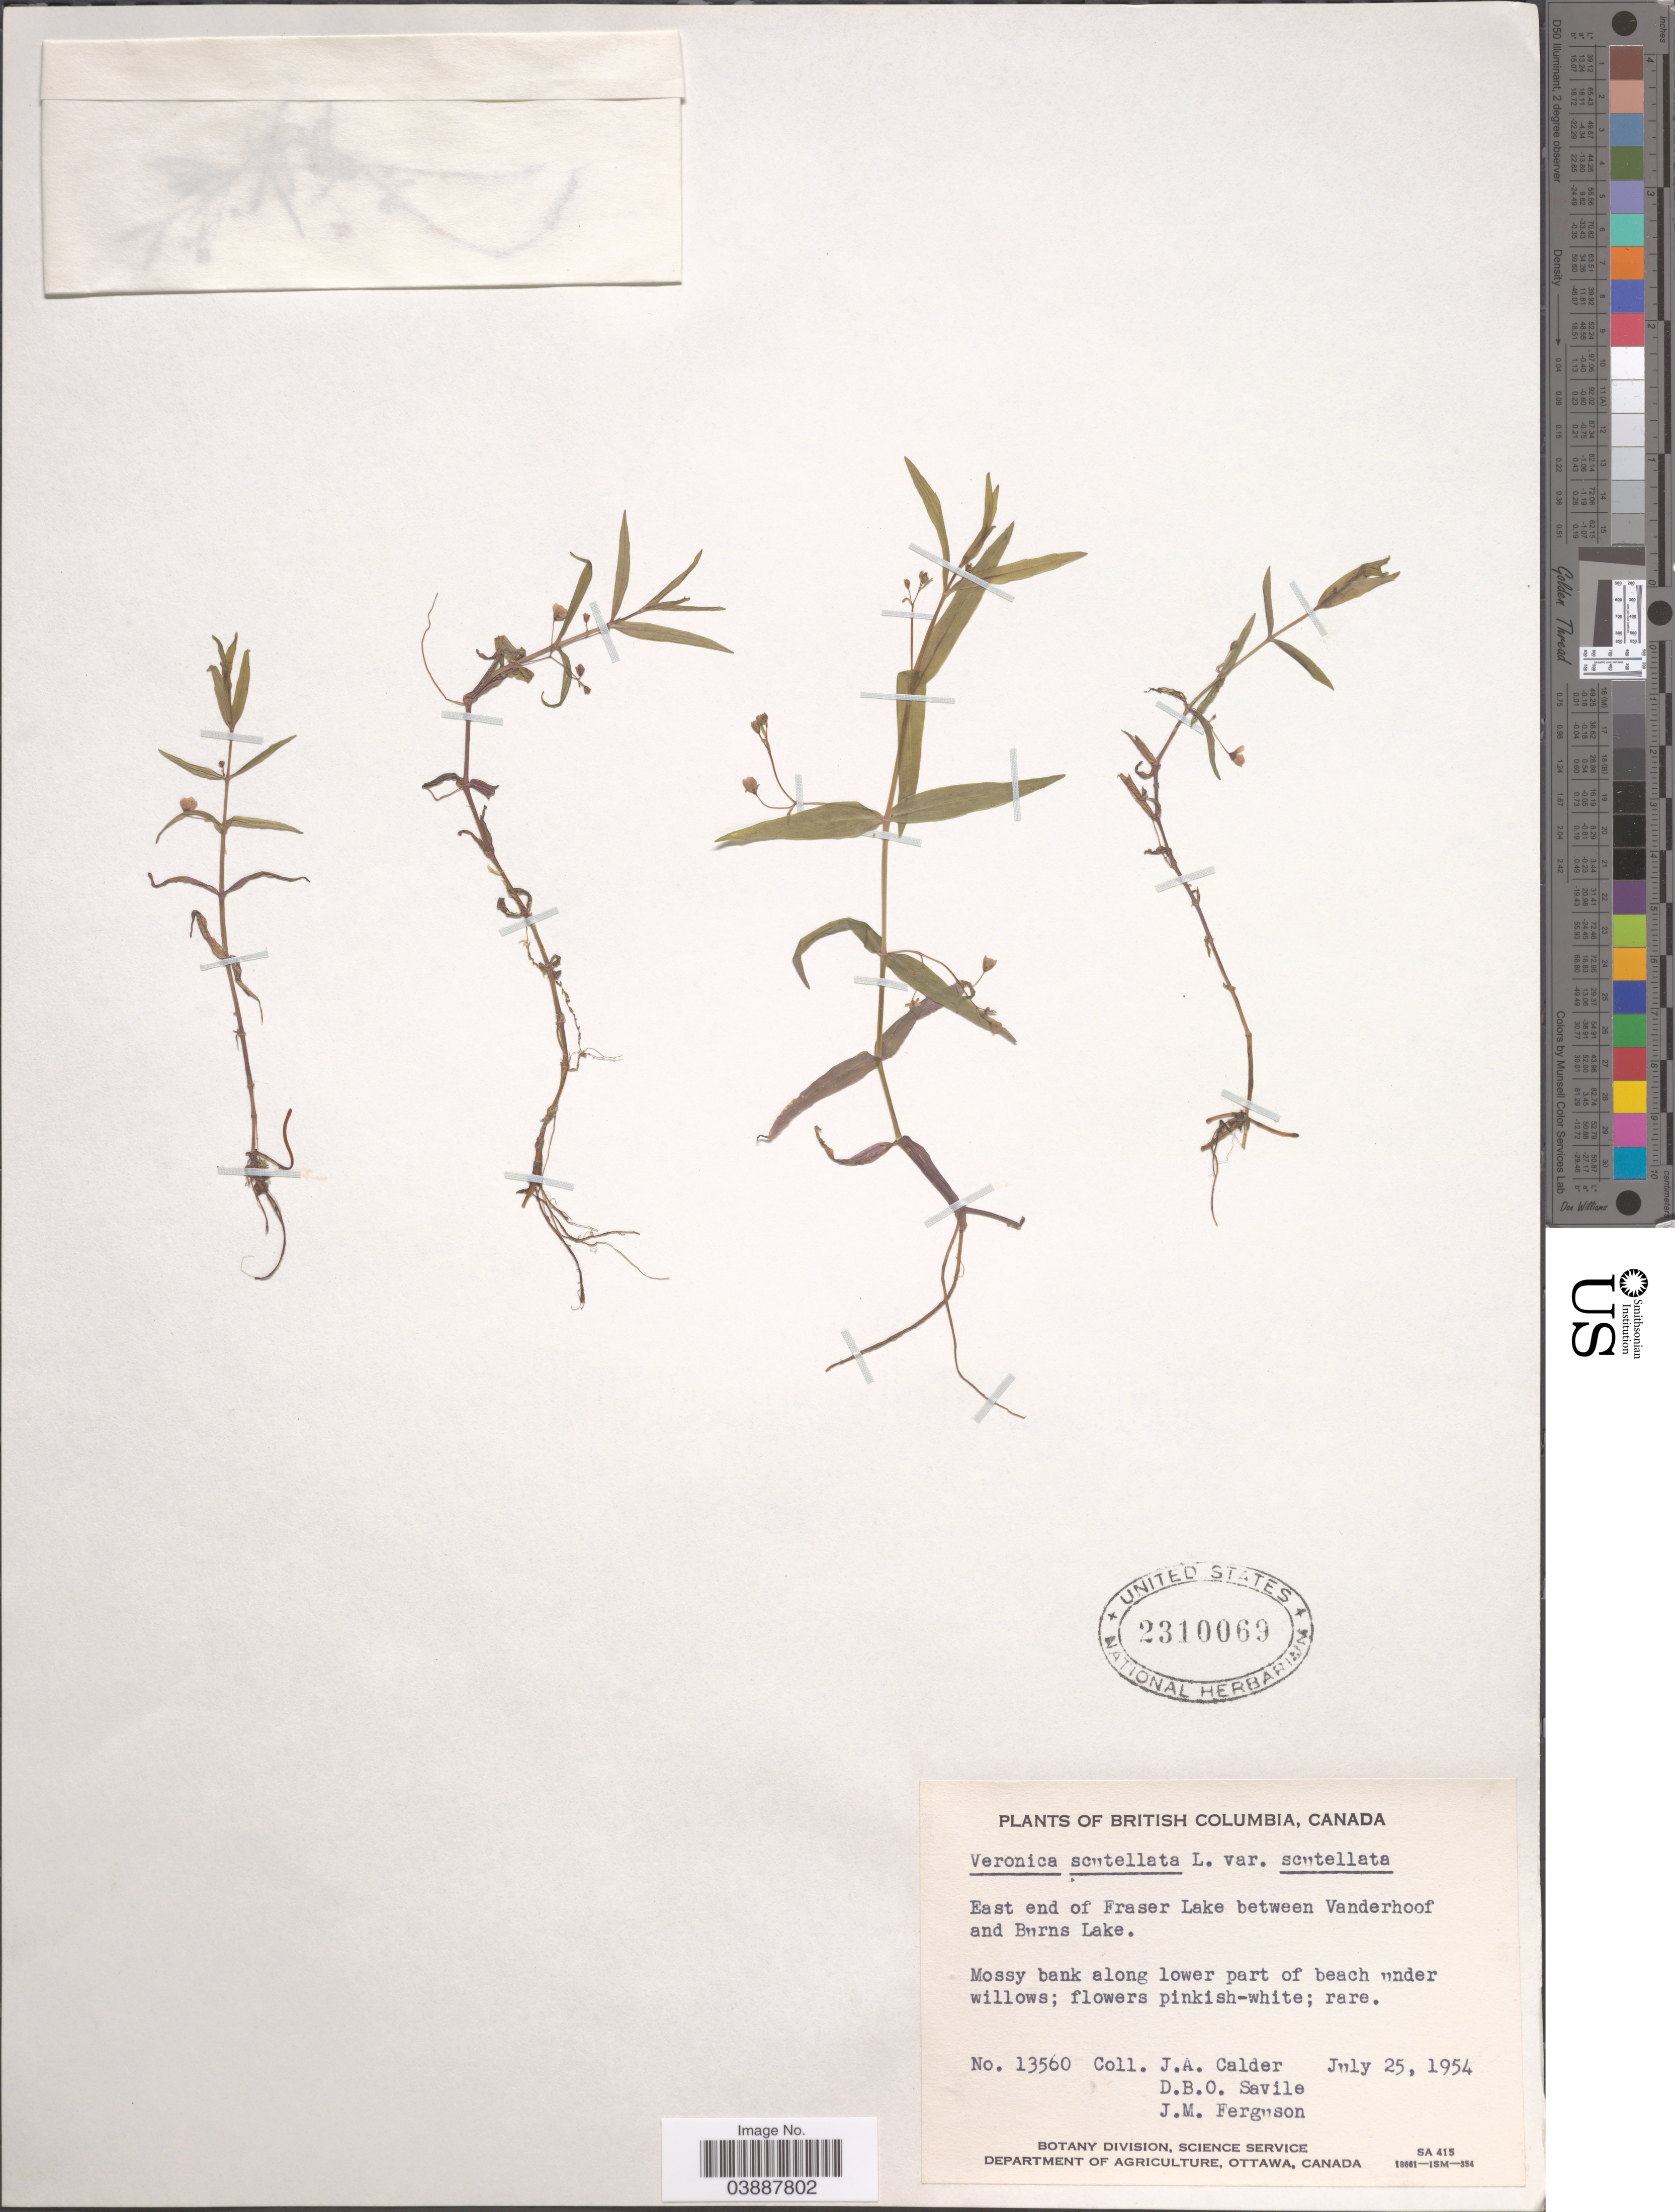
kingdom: Plantae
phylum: Tracheophyta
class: Magnoliopsida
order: Lamiales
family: Plantaginaceae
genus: Veronica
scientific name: Veronica scutellata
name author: L.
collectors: J. A. Calder, D. Savile & J. M. Ferguson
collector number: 13560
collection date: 1954-07-25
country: Canada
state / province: British Columbia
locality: East end of Fraser Lake between Vanderhoof and Burns Lake.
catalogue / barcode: US 2310069